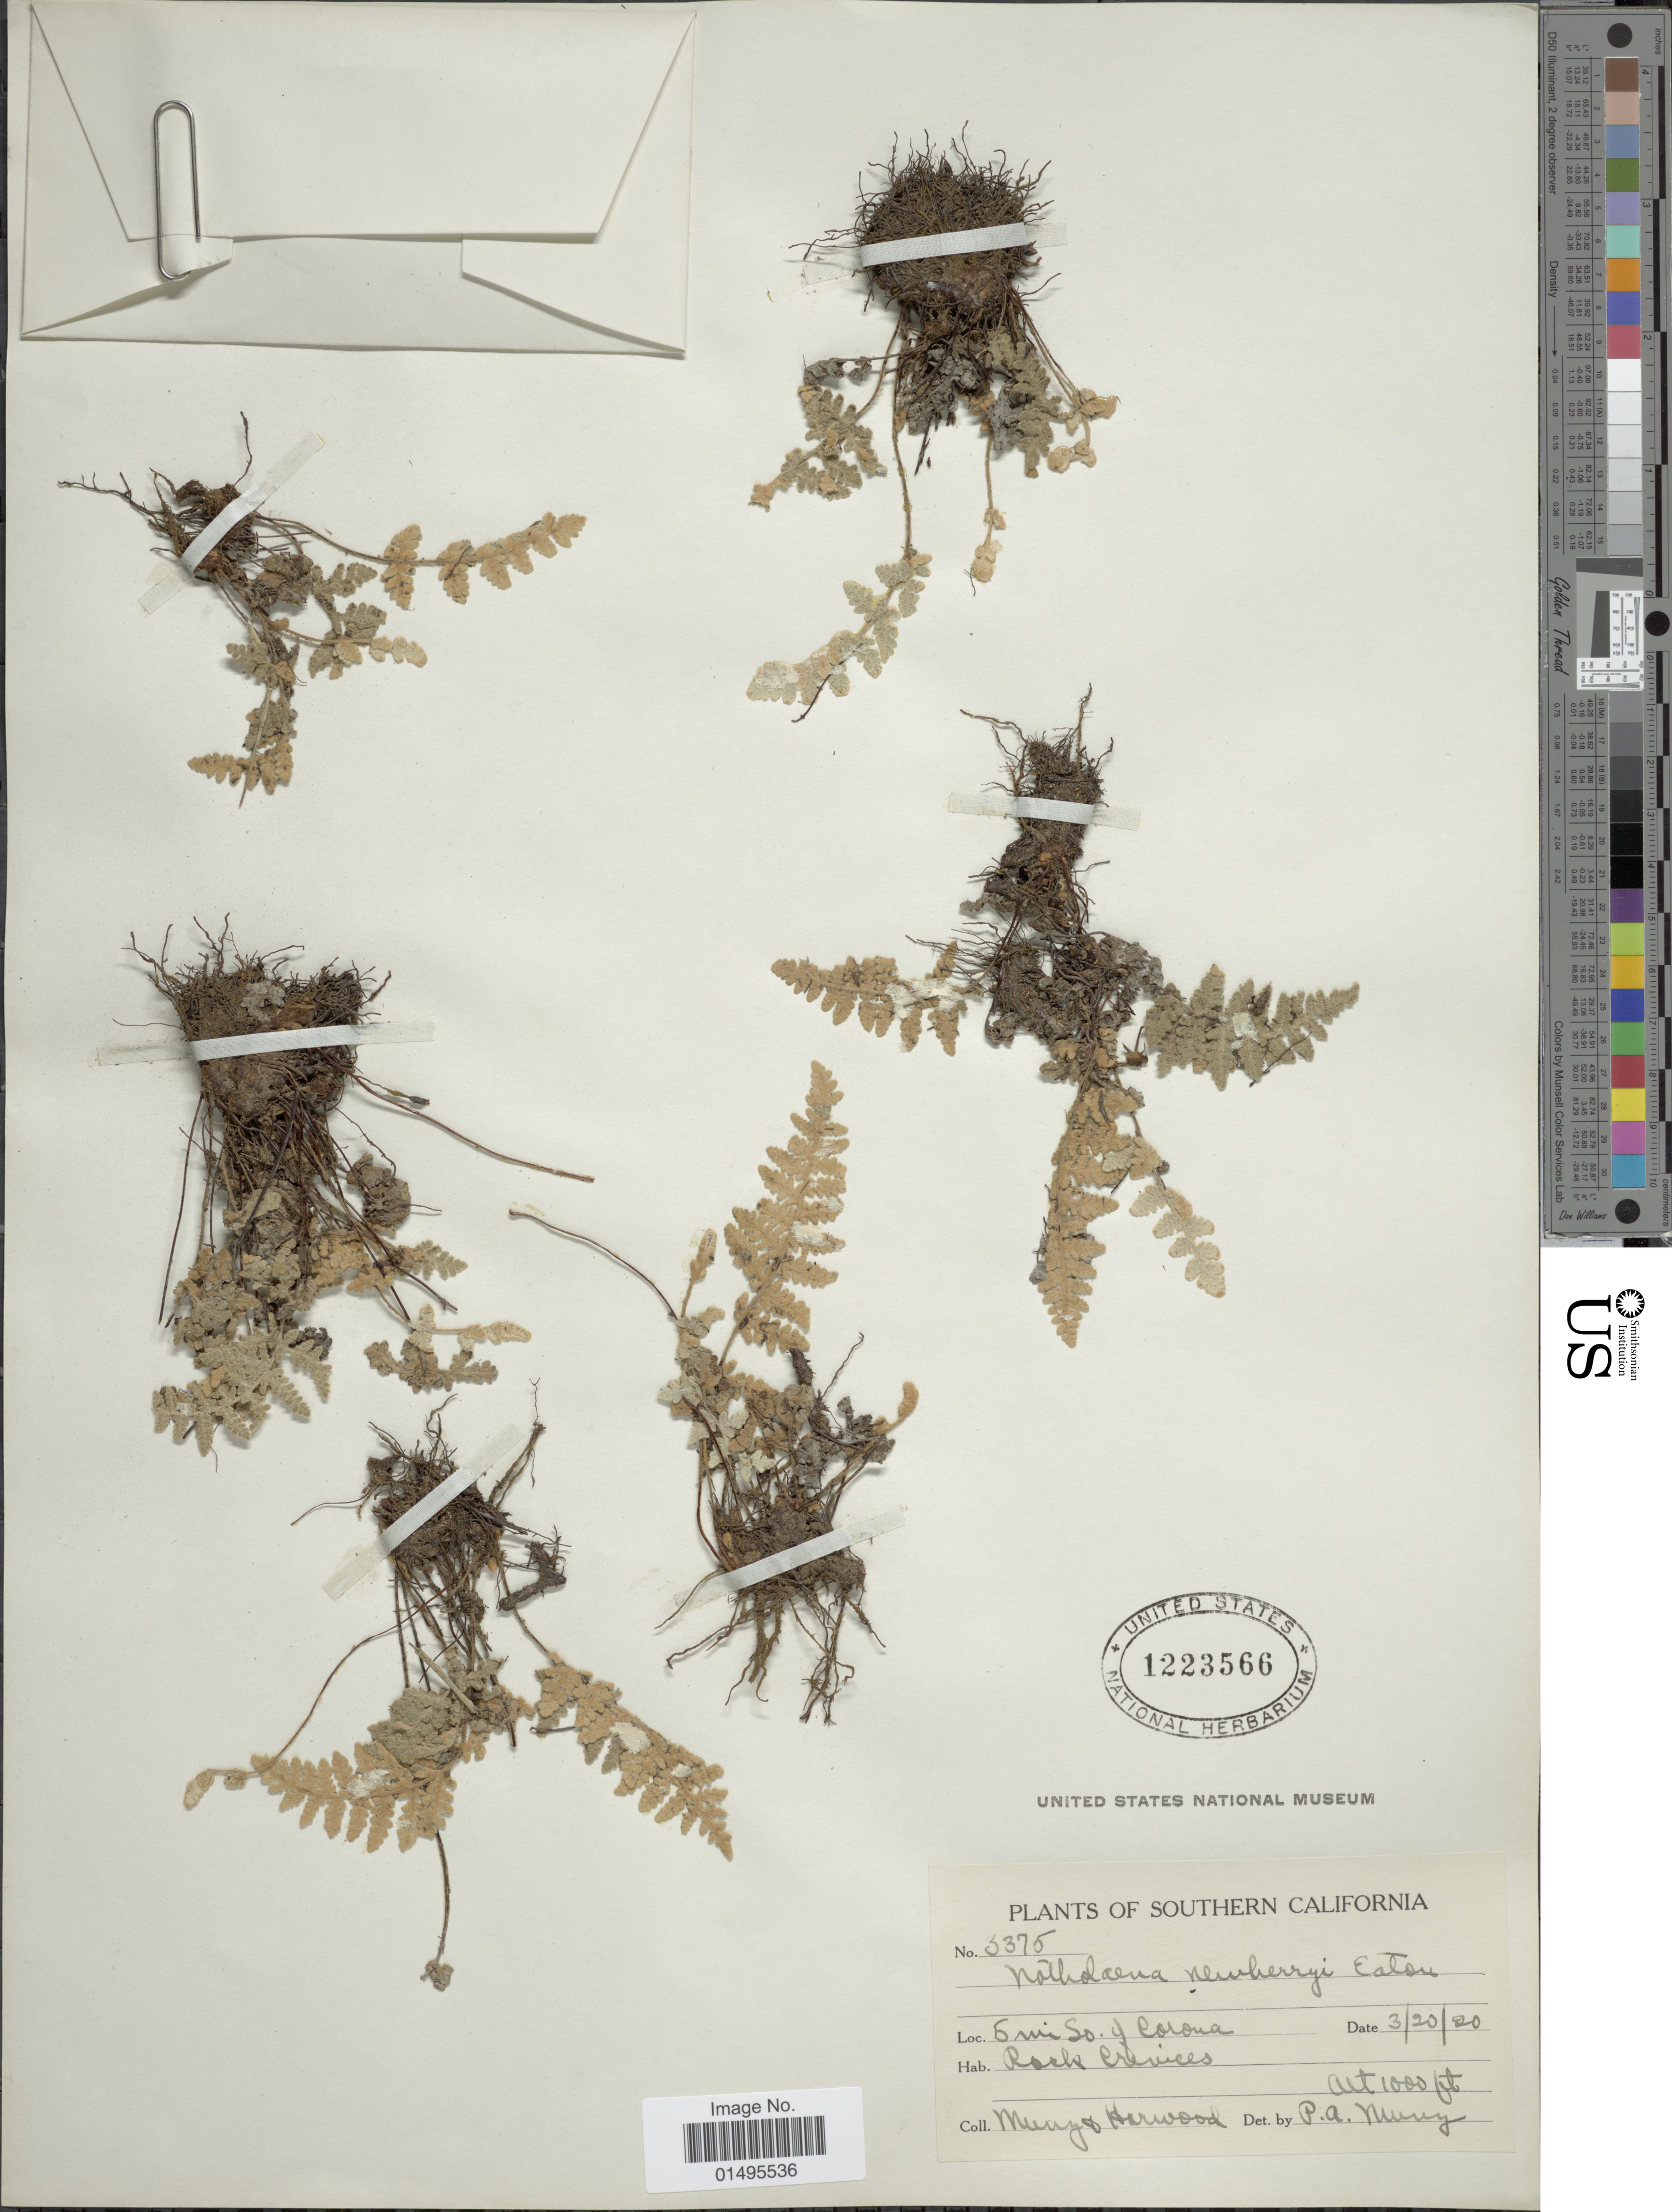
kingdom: Plantae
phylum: Tracheophyta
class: Polypodiopsida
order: Polypodiales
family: Pteridaceae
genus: Notholaena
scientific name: Notholaena newberryi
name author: D.C. Eaton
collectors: P. Murry & R. Harwood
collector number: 3375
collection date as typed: Transcribed d/m/y: 20/3/20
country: United States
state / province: California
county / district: Riverside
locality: Southern California, 5 mi. So. of Corona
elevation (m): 305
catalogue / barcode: US 1223566